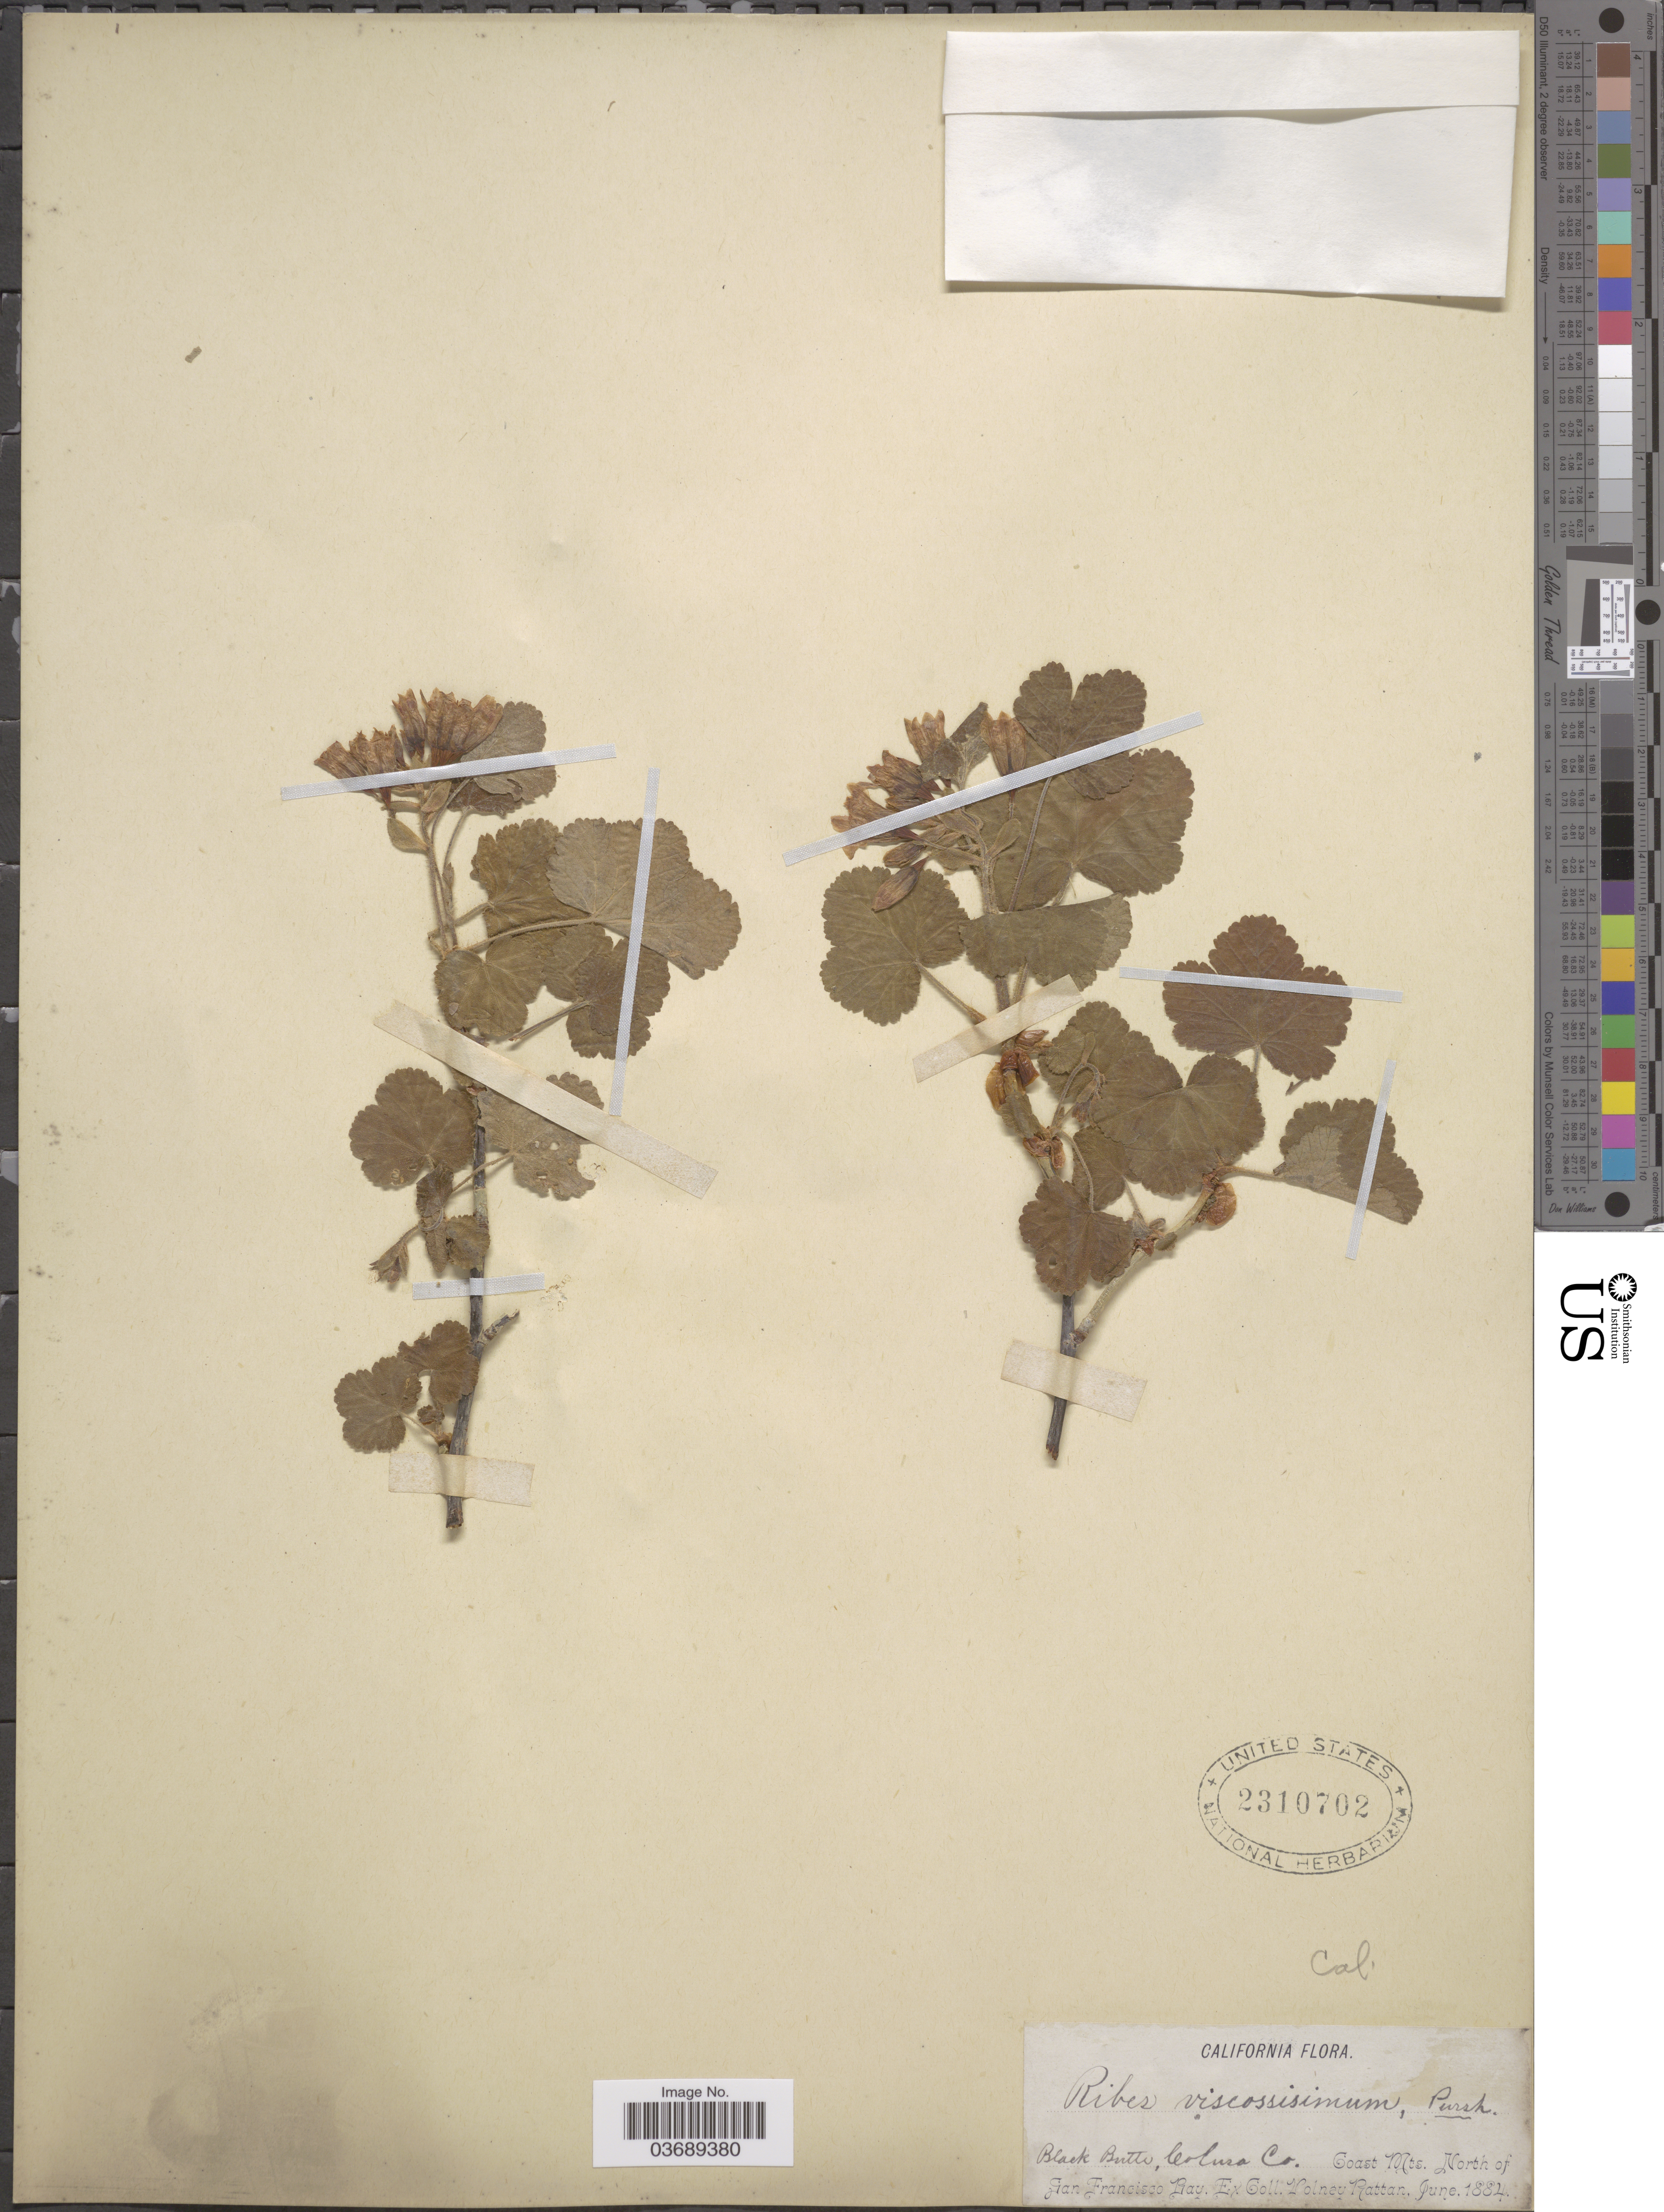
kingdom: Plantae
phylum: Tracheophyta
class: Magnoliopsida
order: Saxifragales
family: Grossulariaceae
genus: Ribes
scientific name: Ribes viscosissimum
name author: Pursh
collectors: V. Rattan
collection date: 1884-06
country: United States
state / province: California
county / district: San Francisco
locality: Black Butte, Colusa Co. Coast Mts. North of San Francisco Bay.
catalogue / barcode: US 2310702